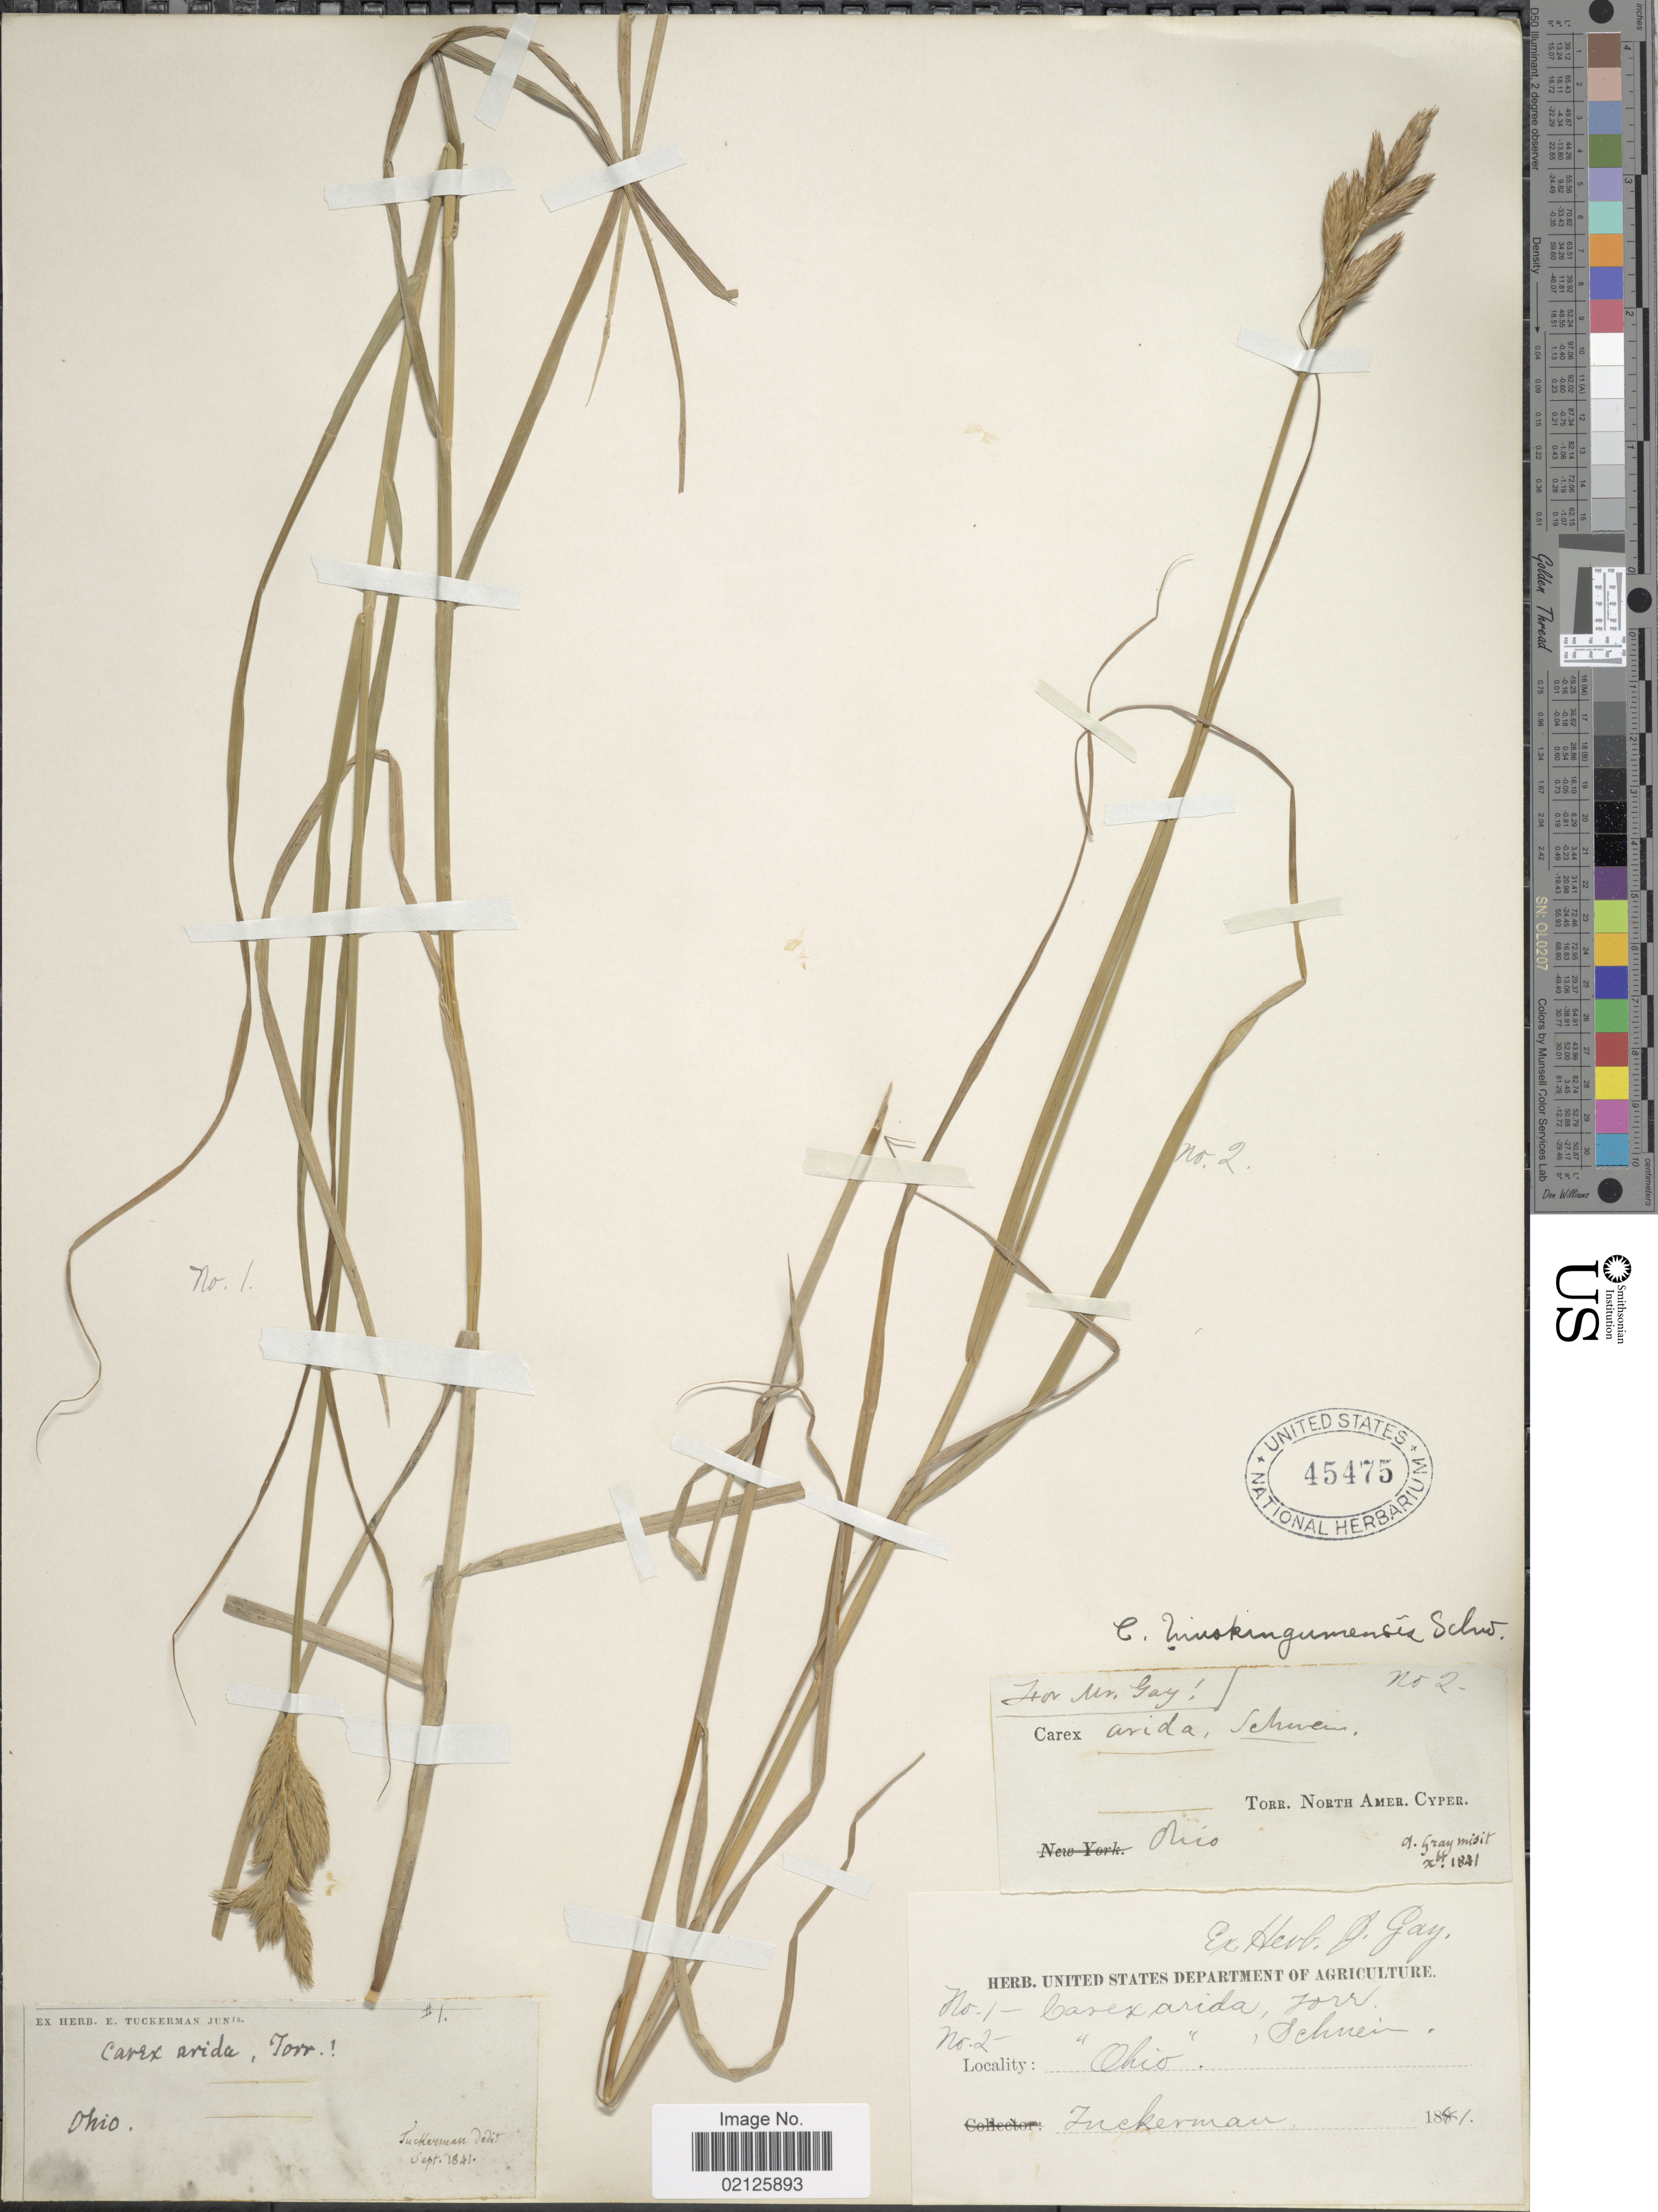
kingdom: Plantae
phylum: Tracheophyta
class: Liliopsida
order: Poales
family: Cyperaceae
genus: Carex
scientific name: Carex muskingumensis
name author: Schwein.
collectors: E. Tuckerman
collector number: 1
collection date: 1841-09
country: United States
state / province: Ohio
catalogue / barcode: US 45475